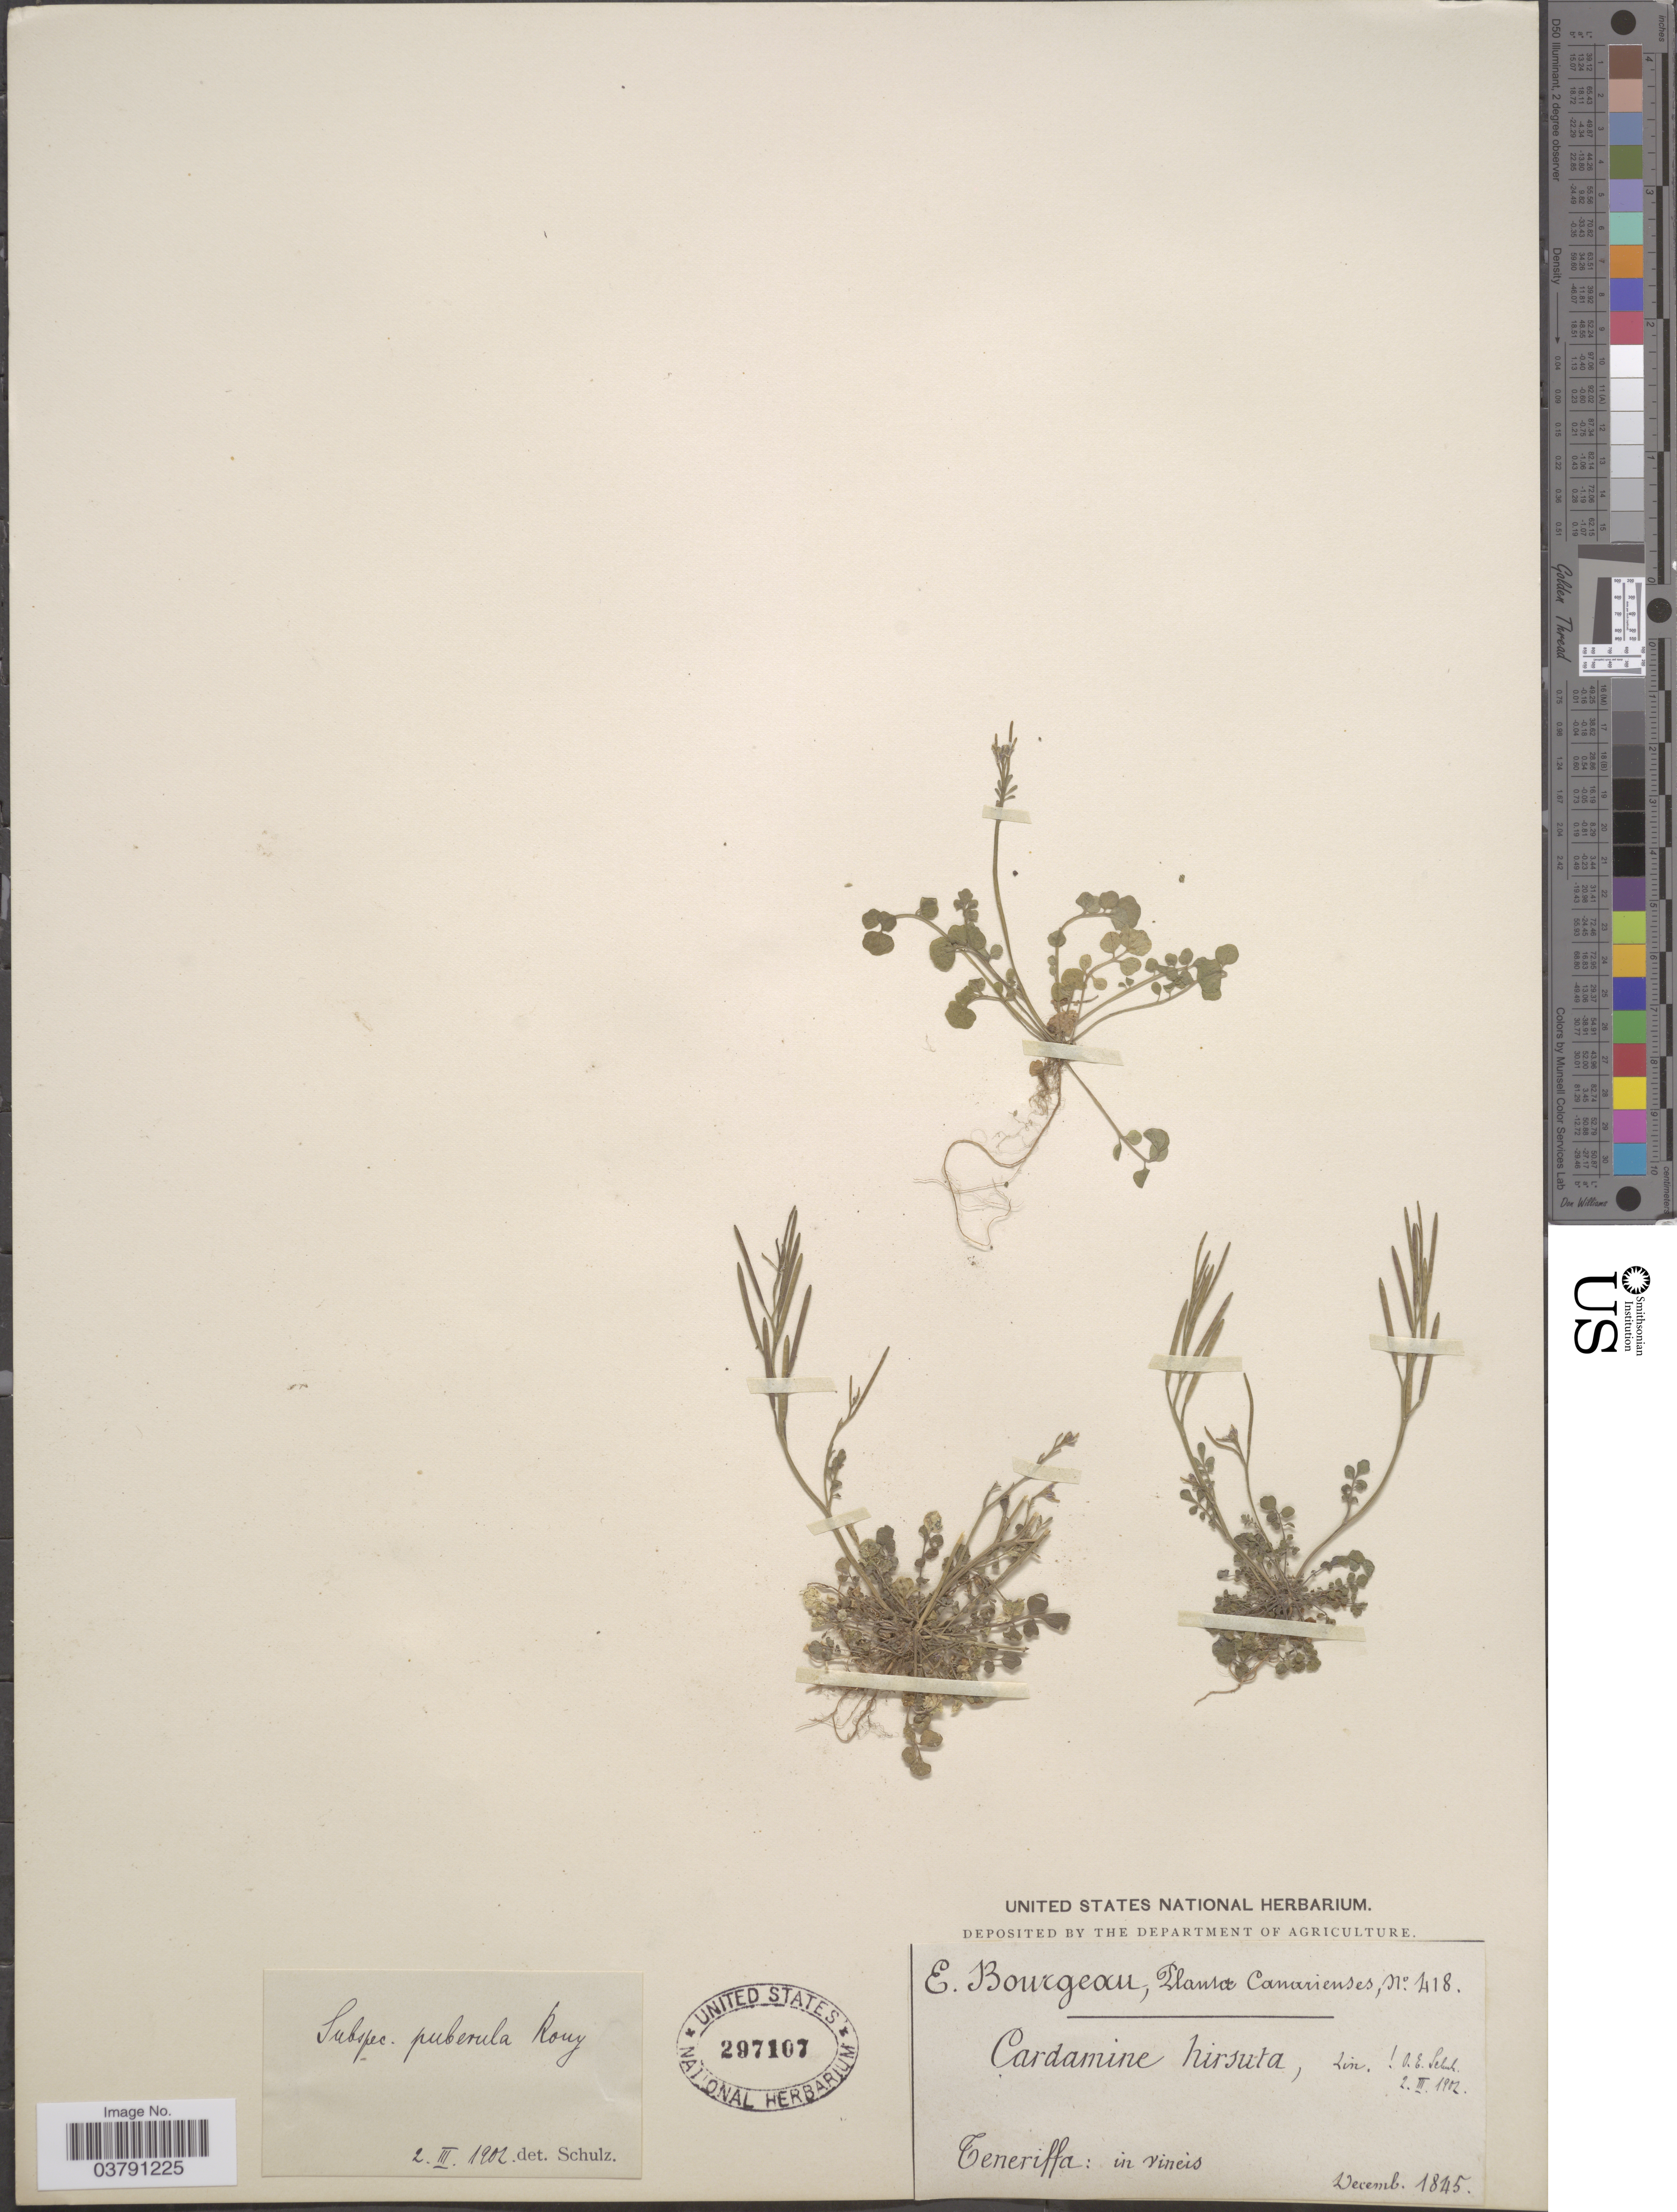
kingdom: Plantae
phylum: Tracheophyta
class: Magnoliopsida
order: Brassicales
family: Brassicaceae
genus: Cardamine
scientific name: Cardamine hirsuta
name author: L.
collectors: E. Bourgeau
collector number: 418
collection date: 1845-12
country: Spain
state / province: Canarias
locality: Canarienses. Teneriffa: in vineis.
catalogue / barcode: US 297107